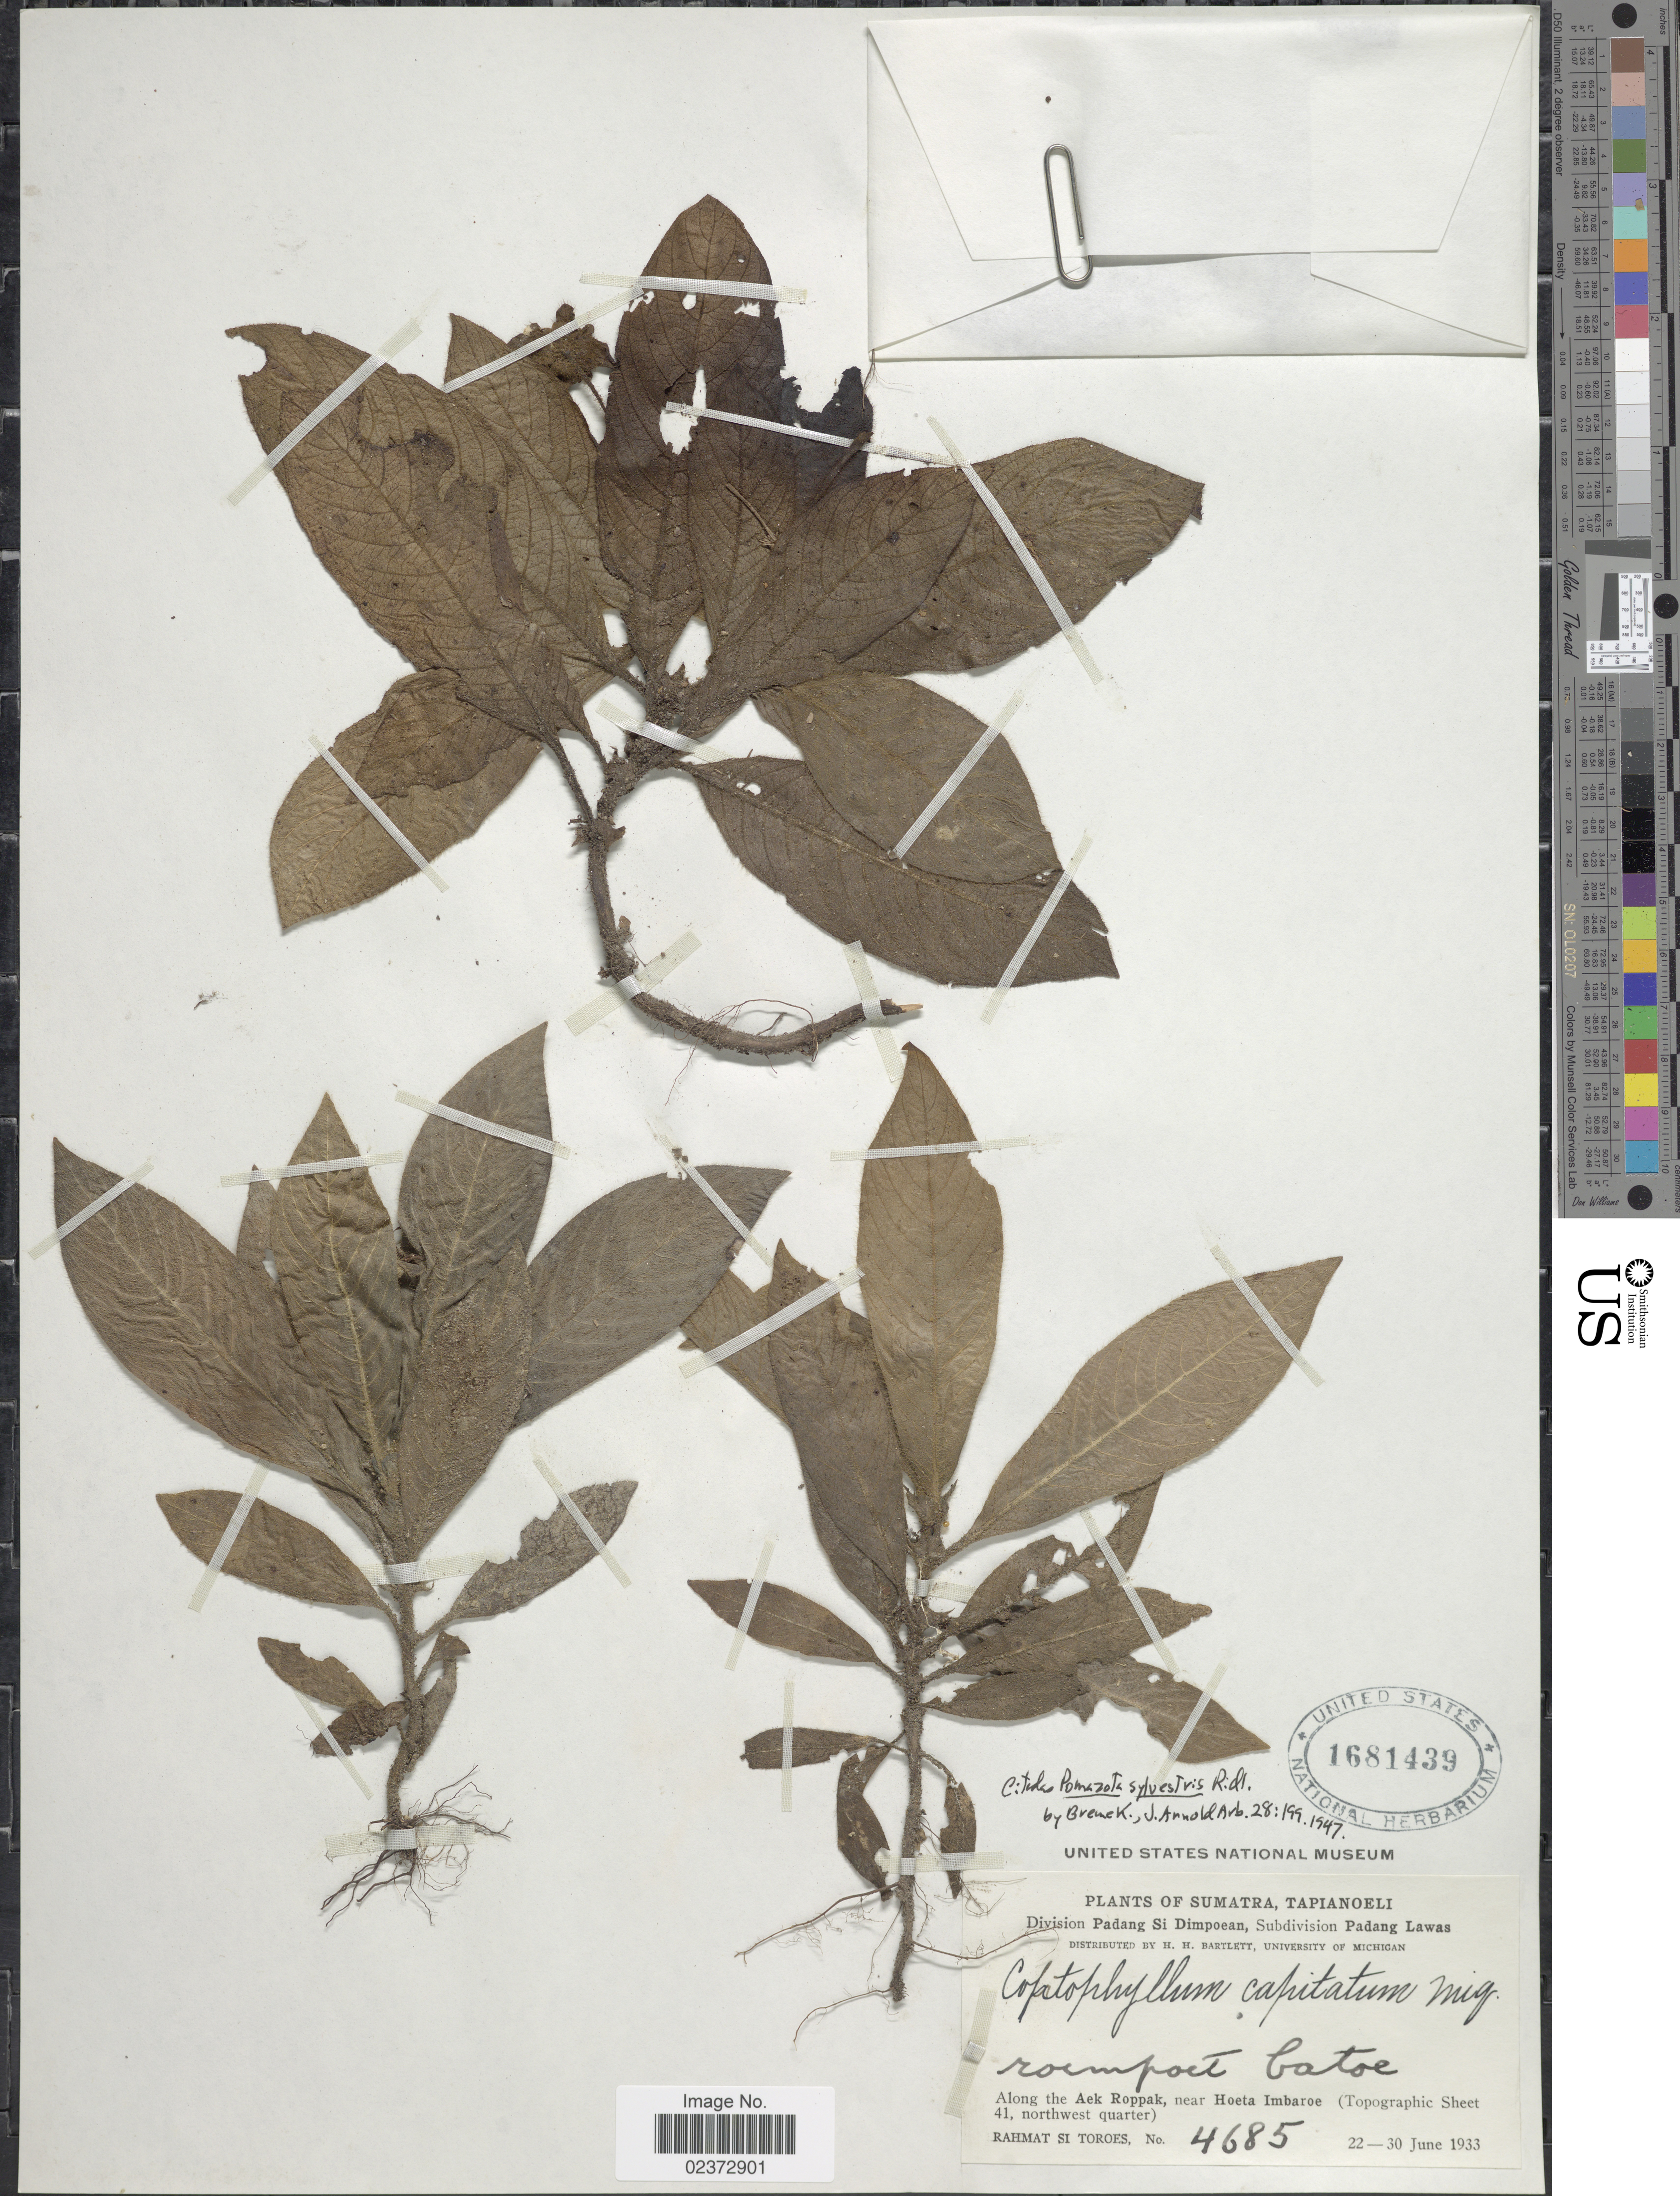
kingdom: Plantae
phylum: Tracheophyta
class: Magnoliopsida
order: Gentianales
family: Rubiaceae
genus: Coptophyllum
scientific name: Coptophyllum sylvestre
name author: (Ridl.) I.M. Turner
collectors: Rahmat Si Boeea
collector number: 4685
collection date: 1933-06-22/1933-06-30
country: Indonesia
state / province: Sumatra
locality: Tapianoeli, Division Padang Si Dimpoean, Subdivision Padang Lawas, Roempoet Batoe, Along the Aek Roppak, near Hoeta Imbaroe, (Topographic Sheet 41, northwest quarter)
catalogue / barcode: US 1681439